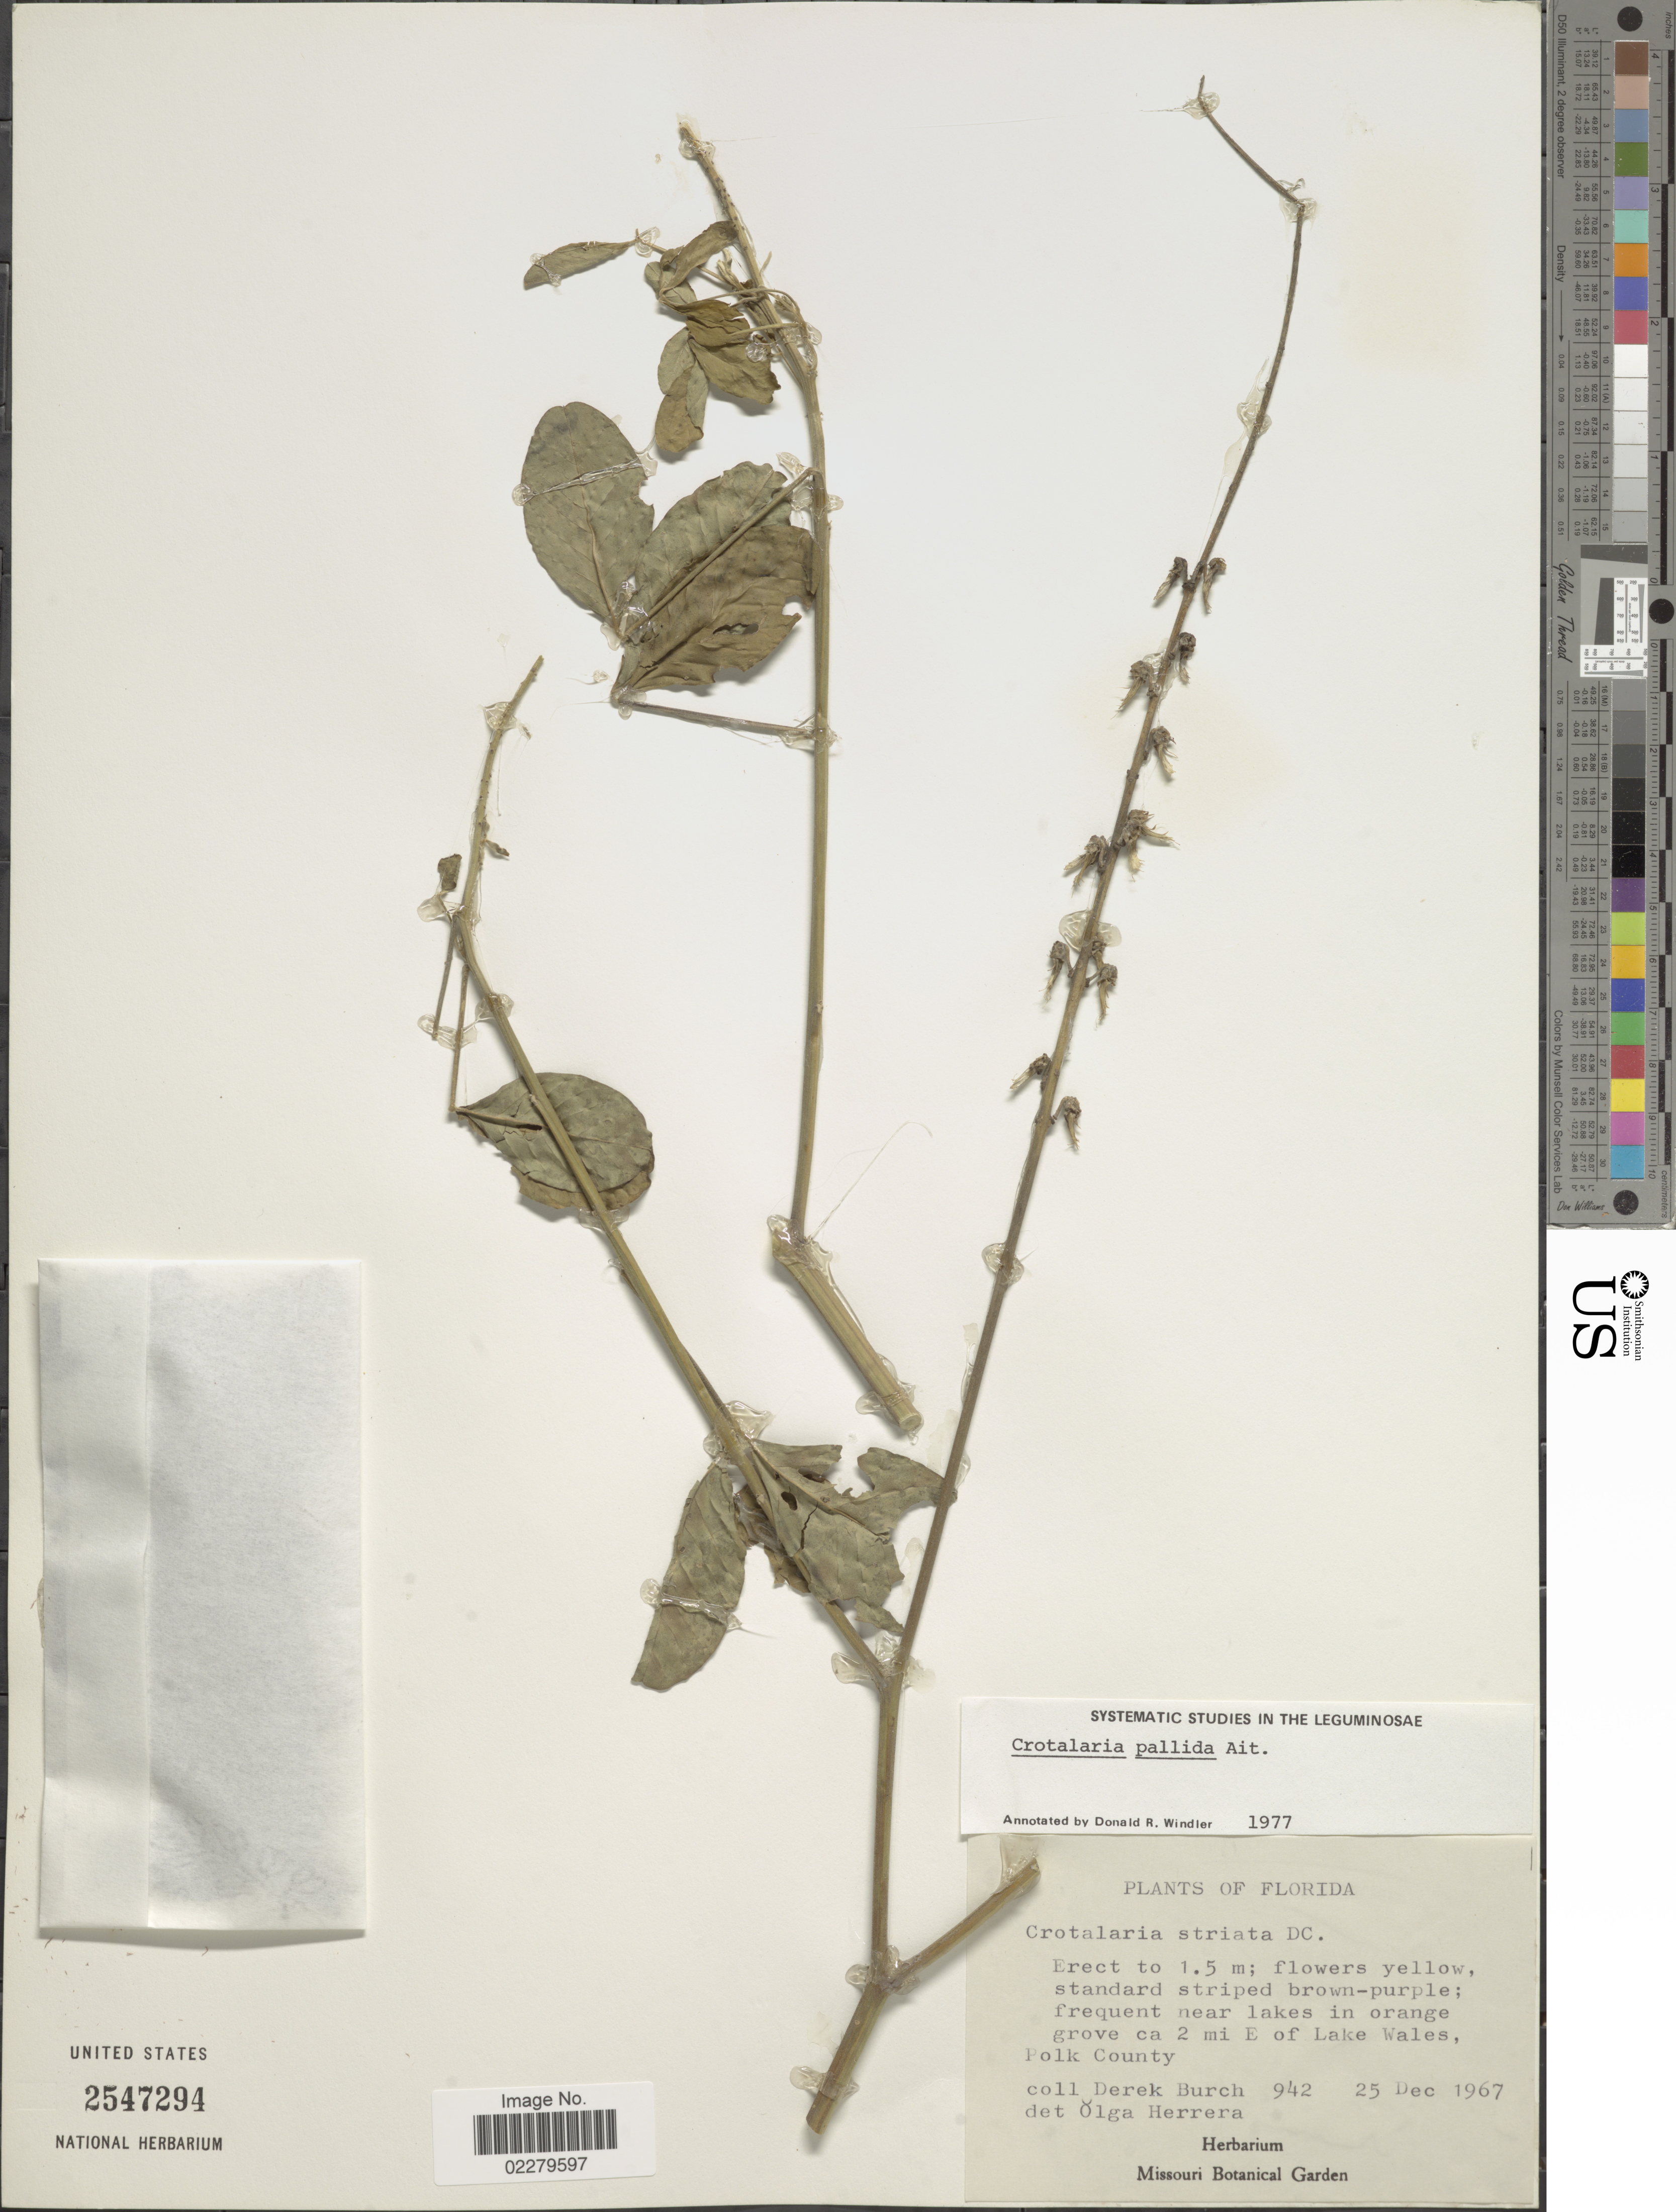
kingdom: Plantae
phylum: Tracheophyta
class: Magnoliopsida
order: Fabales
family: Fabaceae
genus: Crotalaria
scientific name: Crotalaria pallida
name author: Aiton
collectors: D. Burch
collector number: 942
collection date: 1967-12-25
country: United States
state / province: Florida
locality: Near lakes in orange grove ca 2 mi E of Lake Wales, Polk County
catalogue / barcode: US 2547294